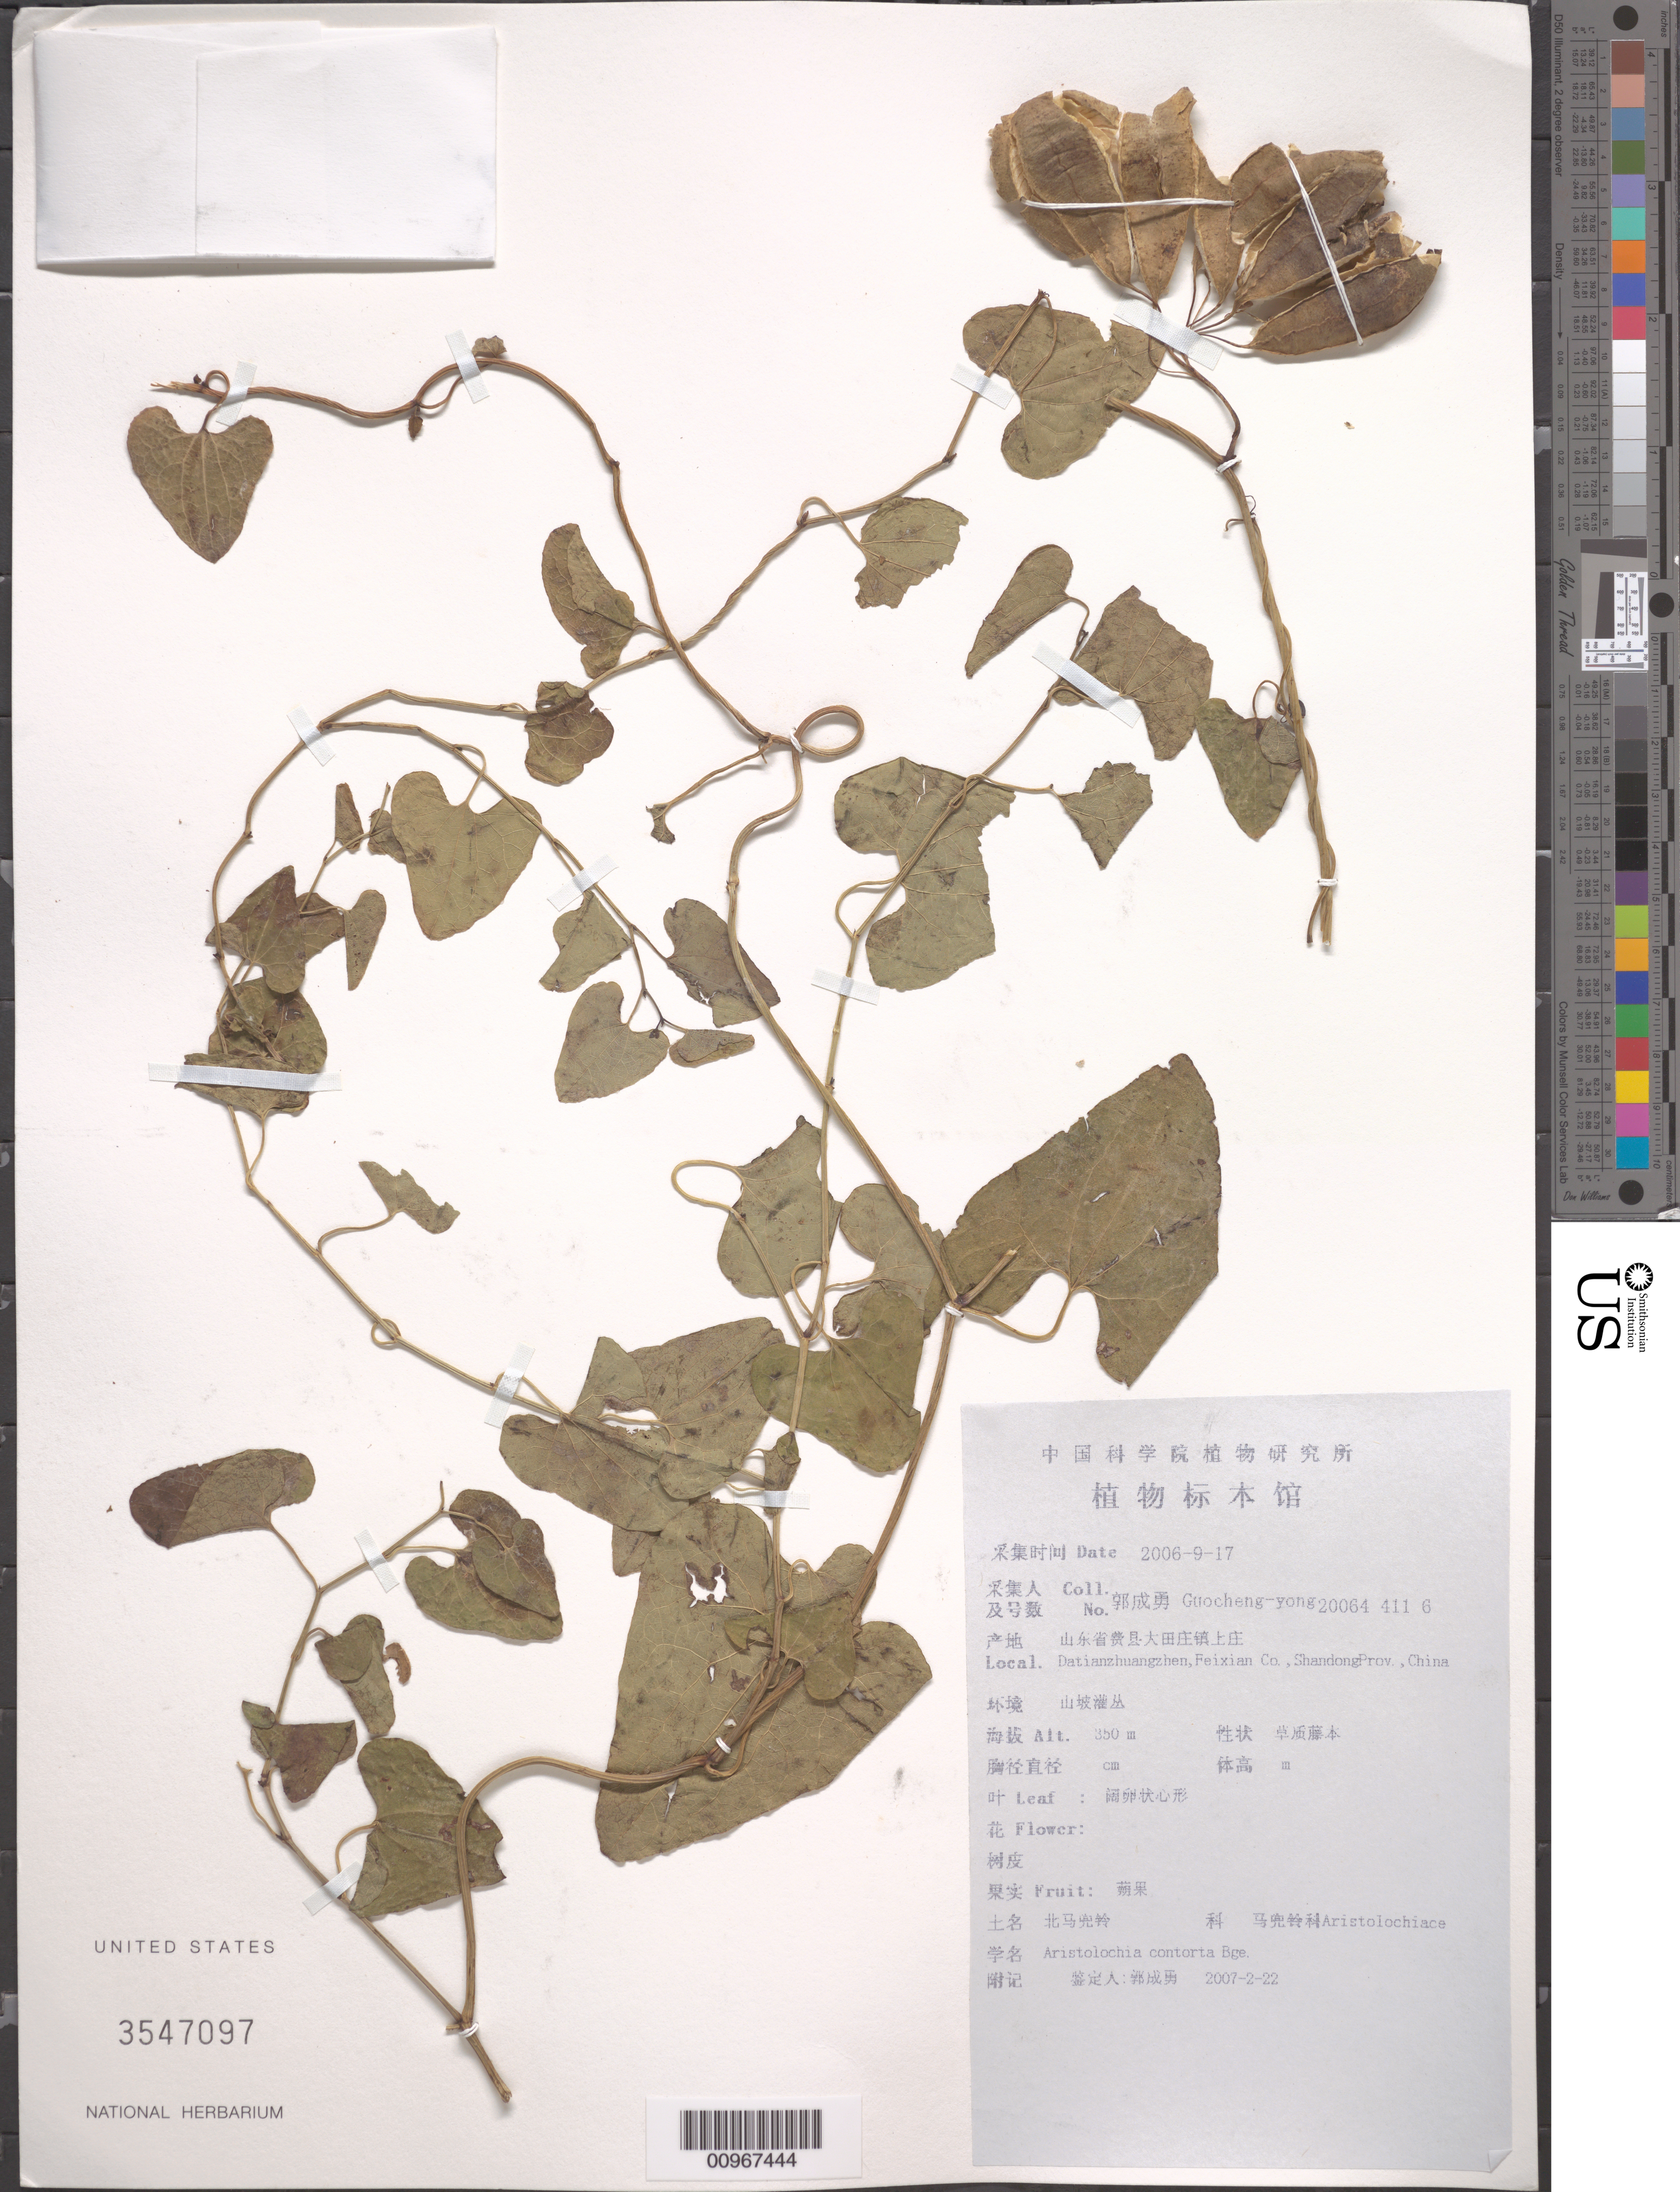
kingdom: Plantae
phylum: Tracheophyta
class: Magnoliopsida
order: Piperales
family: Aristolochiaceae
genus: Aristolochia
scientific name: Aristolochia contorta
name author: Bunge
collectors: Guo cheng-yong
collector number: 20064-414-6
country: China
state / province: Shandong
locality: Datianzhuangzhen, Feixian Co.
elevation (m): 350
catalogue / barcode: US 3547097